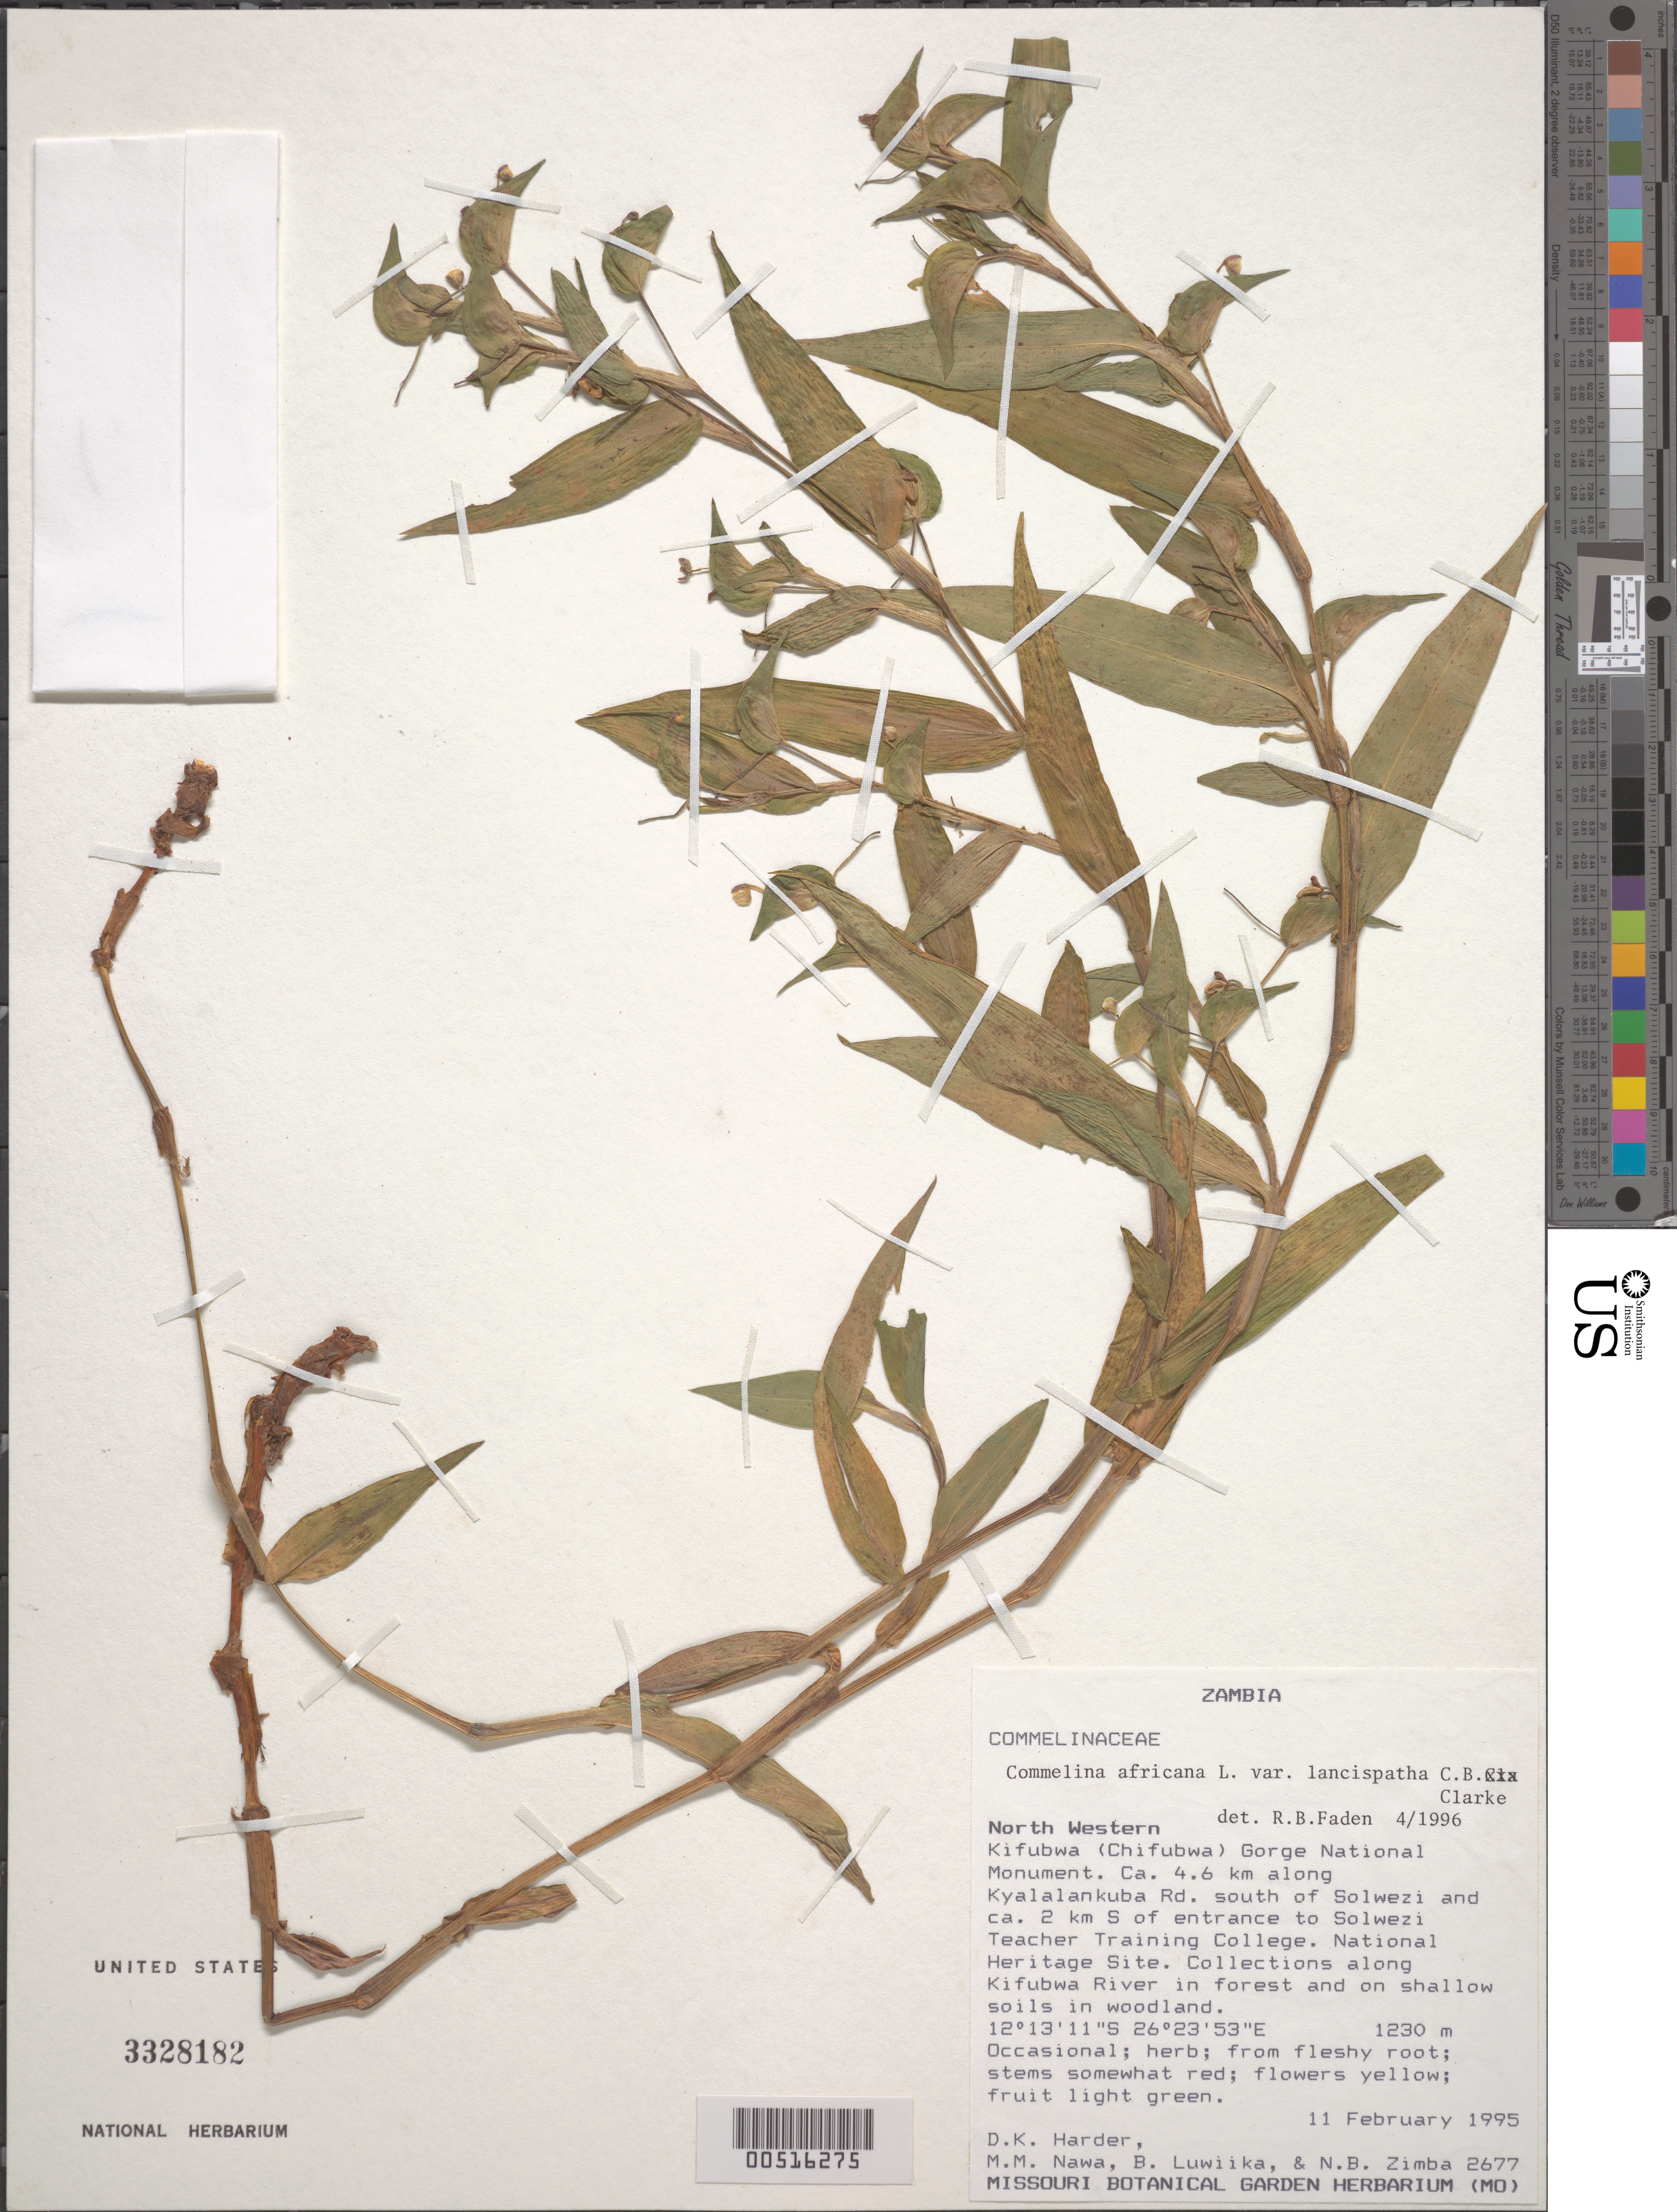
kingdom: Plantae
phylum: Tracheophyta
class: Liliopsida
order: Commelinales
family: Commelinaceae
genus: Commelina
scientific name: Commelina africana var. lancispatha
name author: C.B. Clarke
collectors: D. Harder, M. Nawa, B. Luwiika & N. B. Zimba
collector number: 2677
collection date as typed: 11 Feb 1995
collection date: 1995-02-11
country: Zambia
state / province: North-Western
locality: Ifubwa, gorge national monument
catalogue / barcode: US 3328182